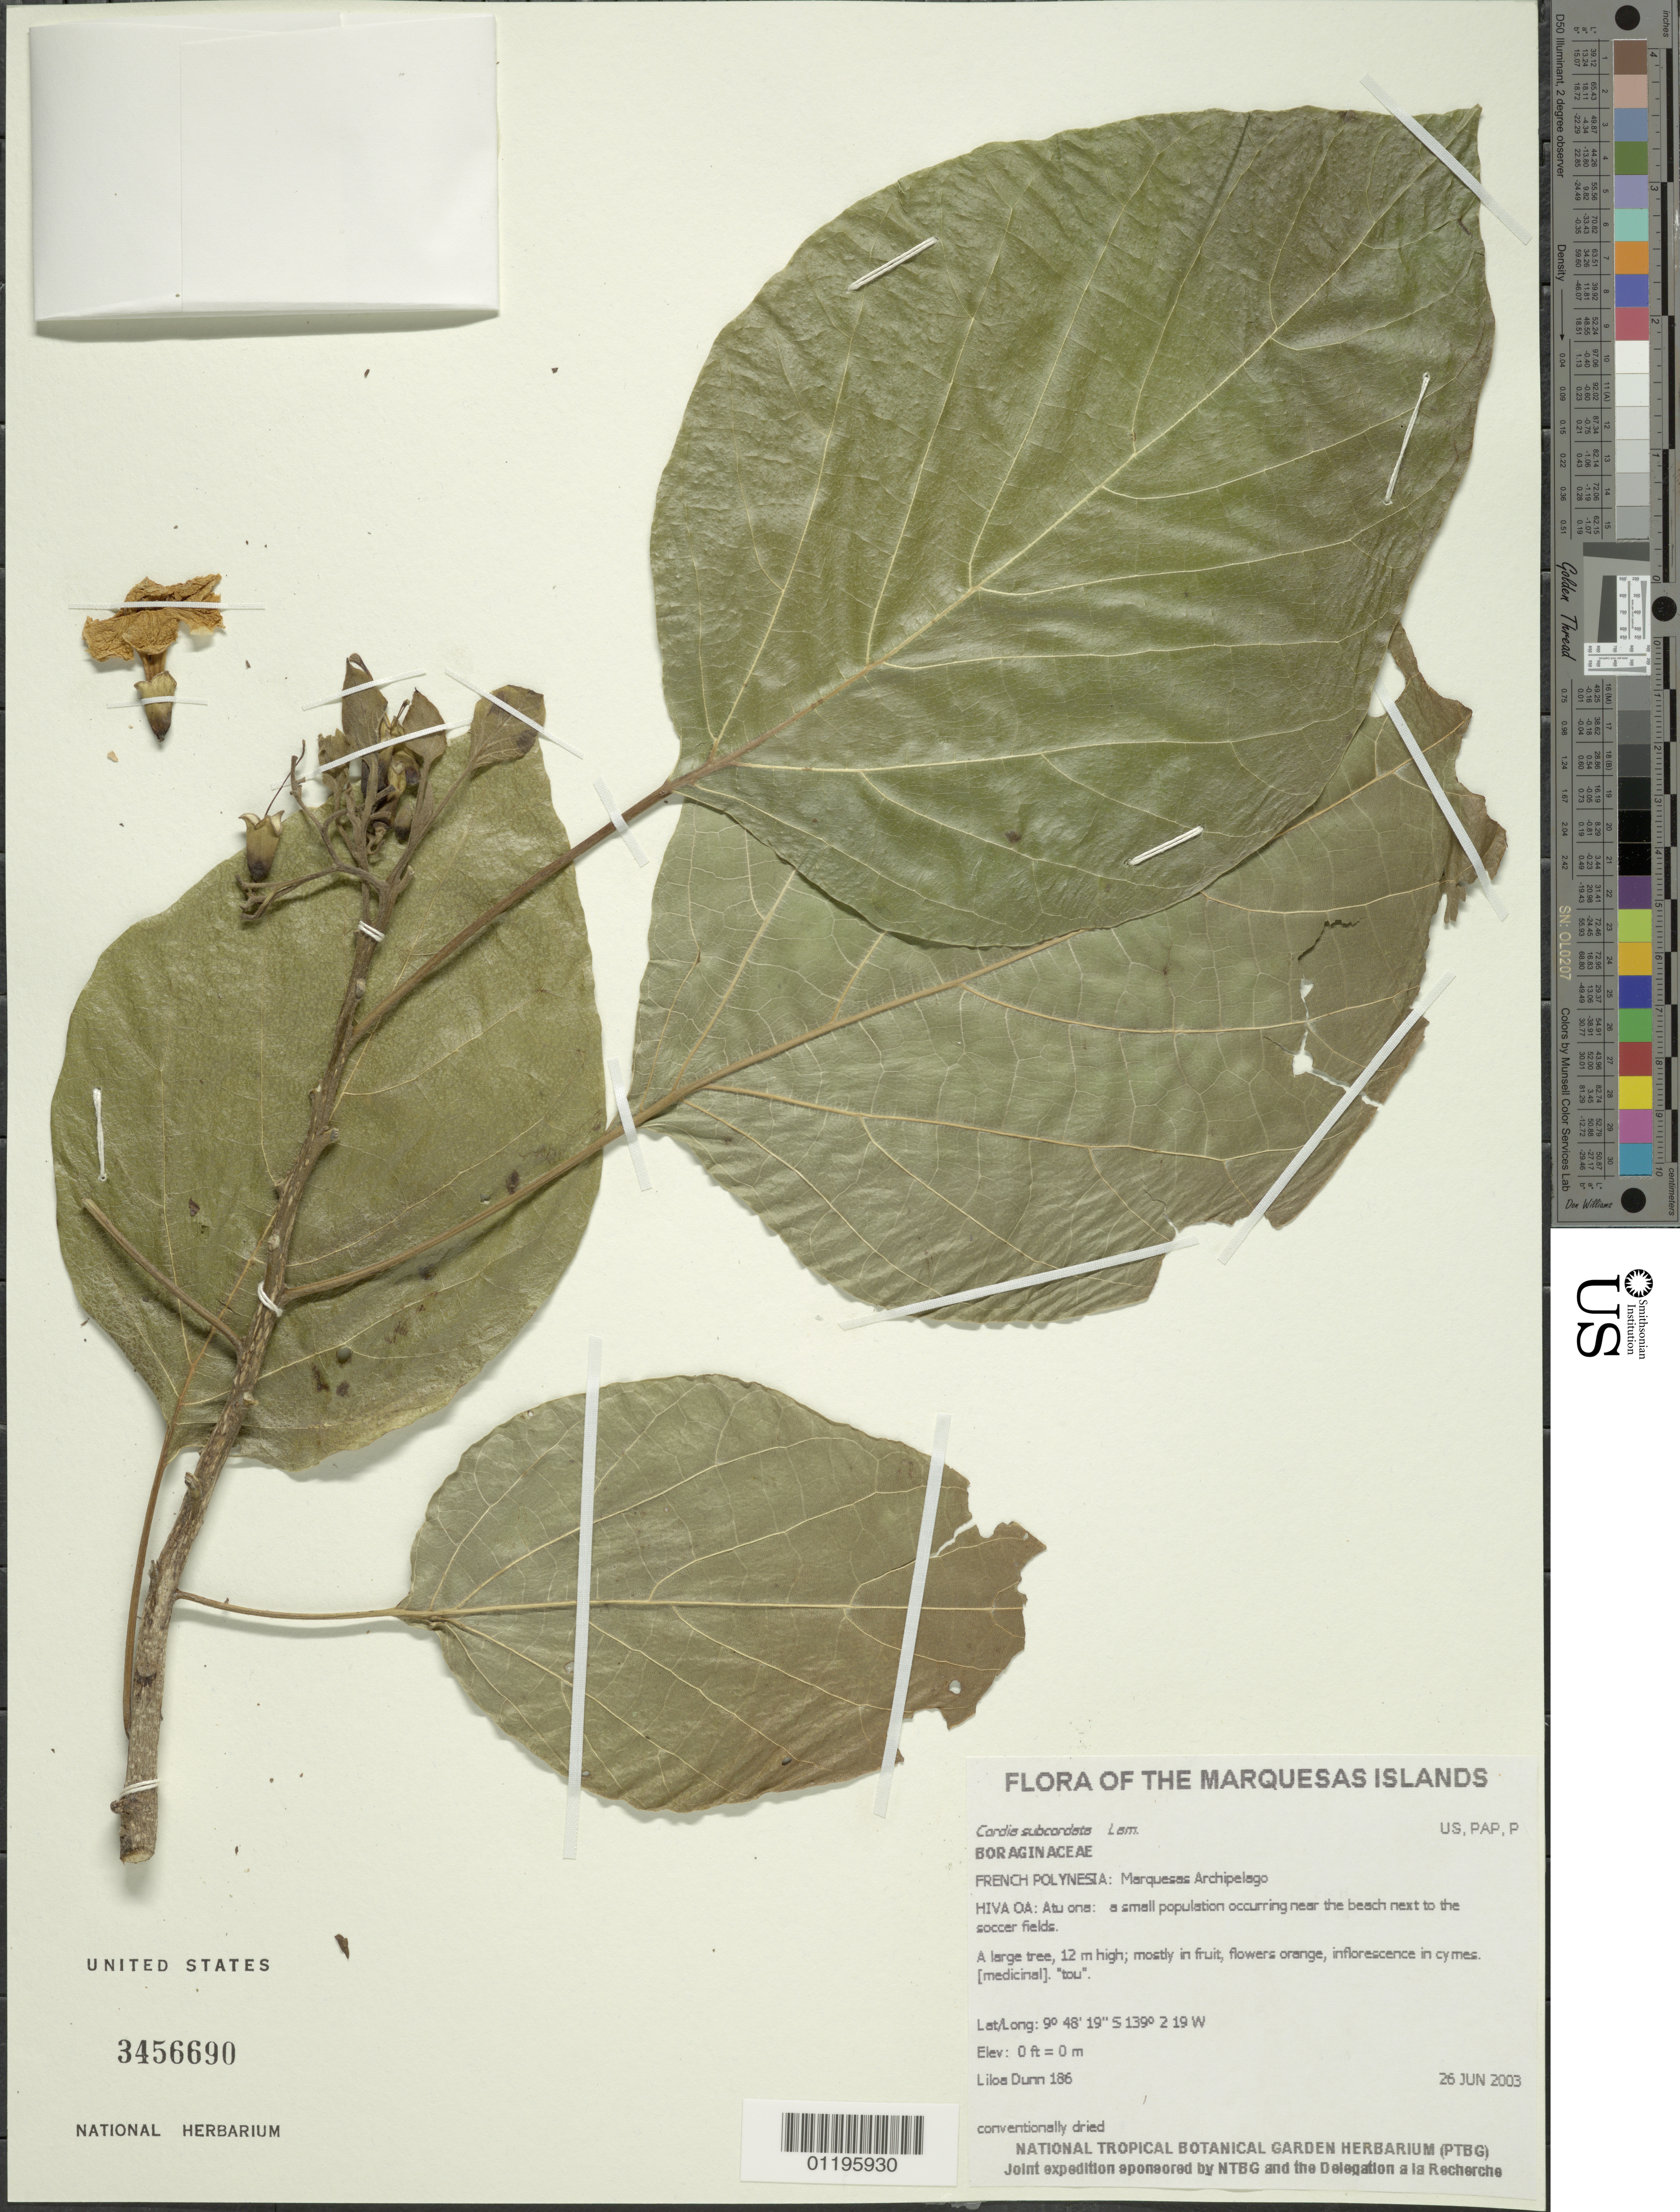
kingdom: Plantae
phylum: Tracheophyta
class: Magnoliopsida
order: Boraginales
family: Cordiaceae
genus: Cordia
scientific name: Cordia subcordata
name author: Lam.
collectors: L. Dunn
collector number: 186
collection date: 2003-06-26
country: French Polynesia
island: Hiva Oa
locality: Atu ona: a small population occurring near the beach next to the soccer fields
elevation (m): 0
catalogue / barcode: US 3456690